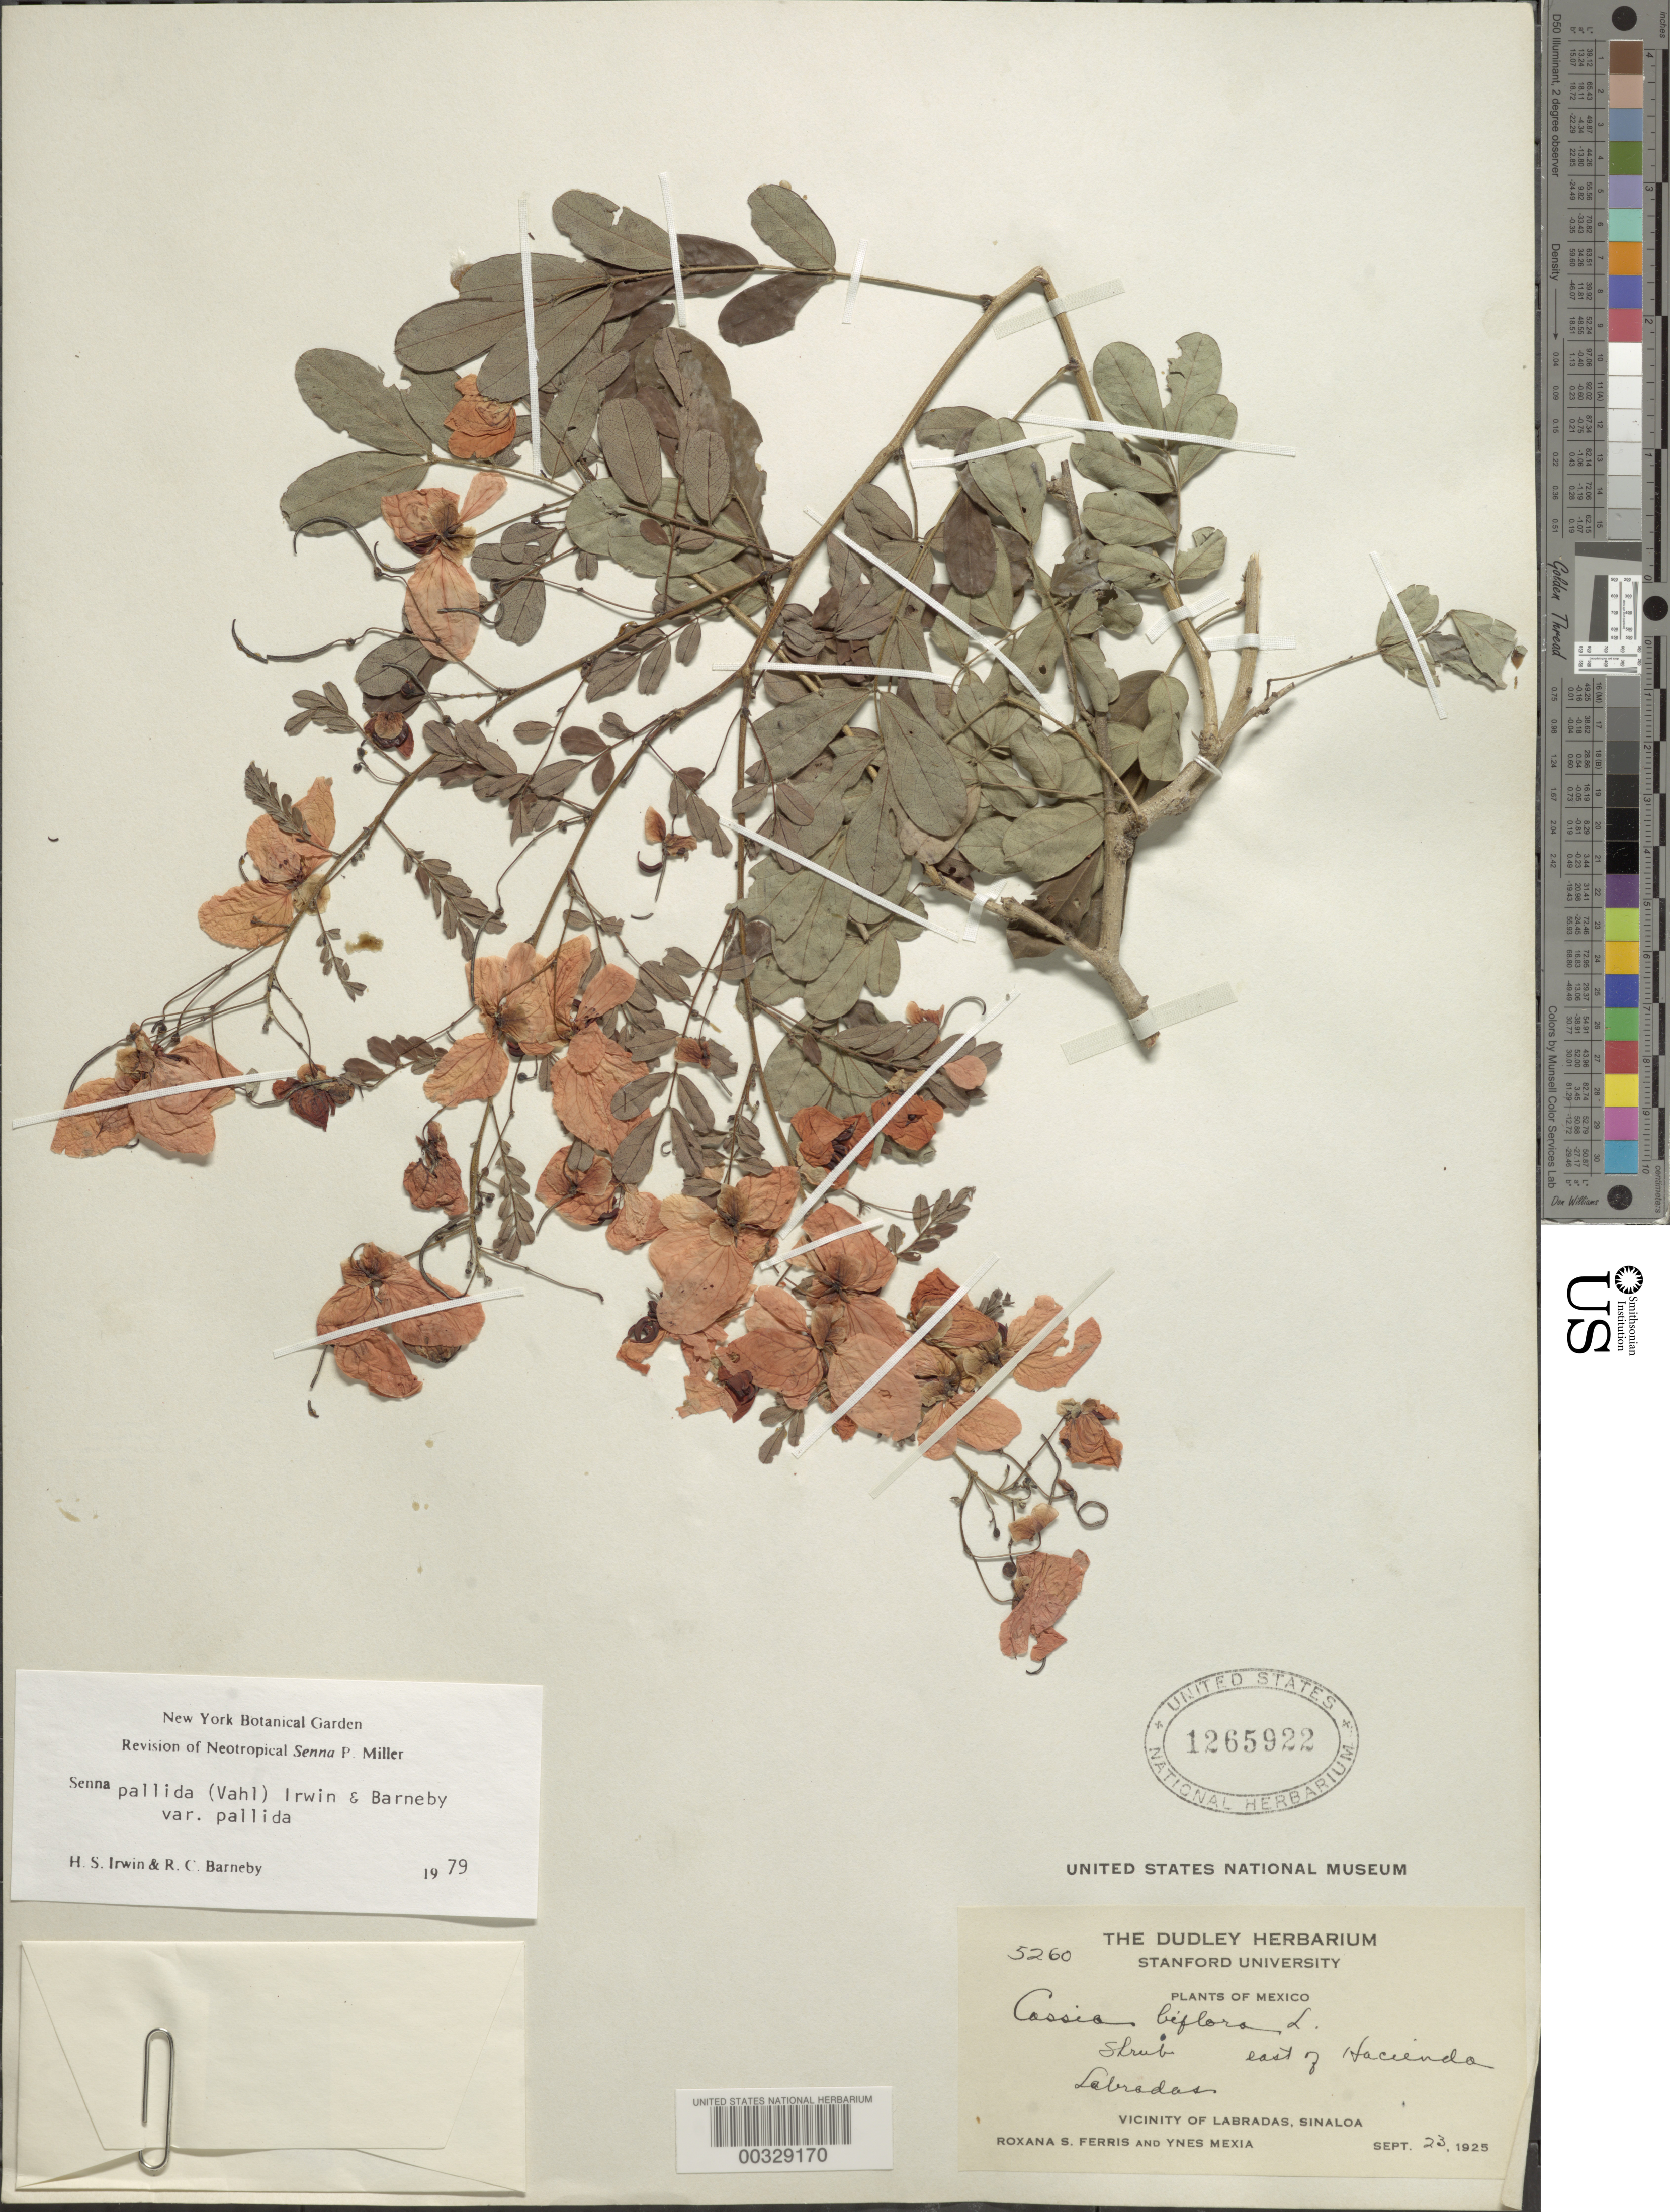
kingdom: Plantae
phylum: Tracheophyta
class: Magnoliopsida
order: Fabales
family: Fabaceae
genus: Senna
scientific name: Senna pallida var. pallida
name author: (Vahl) H.S. Irwin & Barneby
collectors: R. S. Ferris & Y. Mexia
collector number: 5260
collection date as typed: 23 Sep 1925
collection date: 1925-09-23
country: Mexico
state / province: Sinaloa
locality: Labradas, E of hacienda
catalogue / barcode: US 1265922